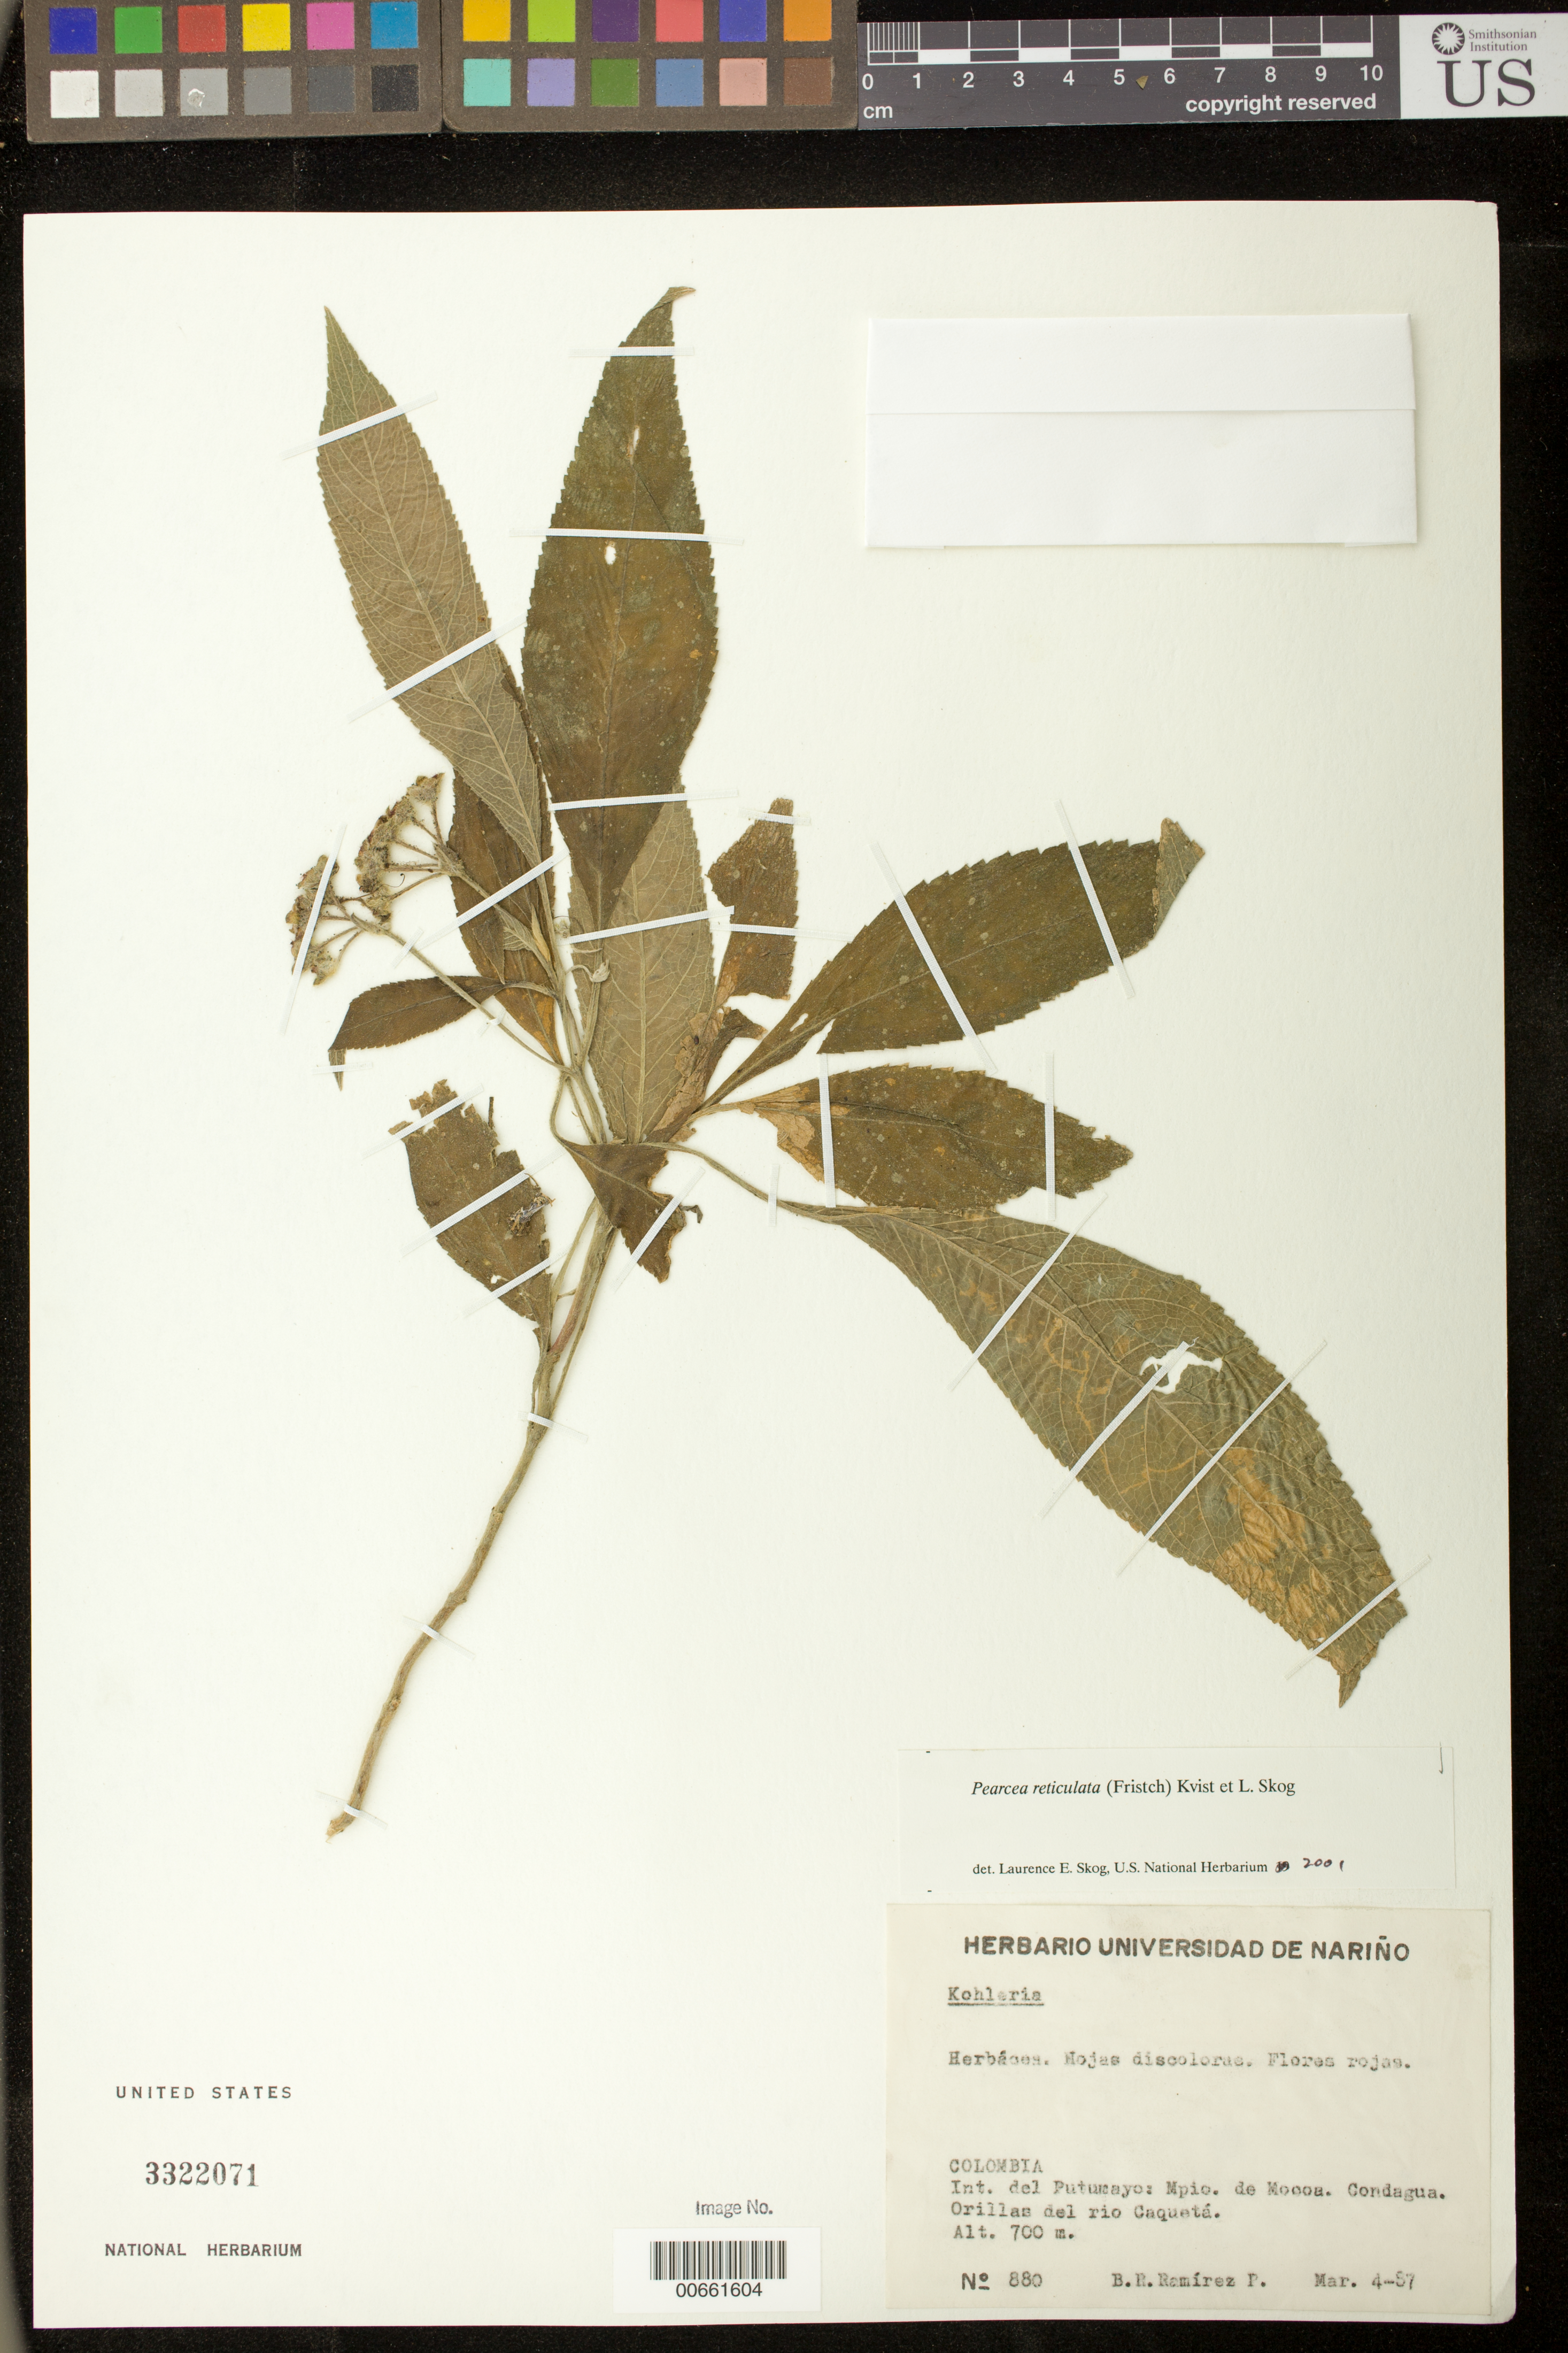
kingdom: Plantae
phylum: Tracheophyta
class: Magnoliopsida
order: Lamiales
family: Gesneriaceae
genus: Pearcea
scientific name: Pearcea reticulata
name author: (Fritsch) L.P. Kvist & L.E. Skog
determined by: Skog, Laurence E.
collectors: B. R. Ramirez P.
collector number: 880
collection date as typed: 04 Mar 1987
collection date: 1987-03-04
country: Colombia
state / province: Putumayo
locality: Mpio. de Mocoa, Condagua, orillas del rio Caquetá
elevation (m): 700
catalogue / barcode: US 3322071